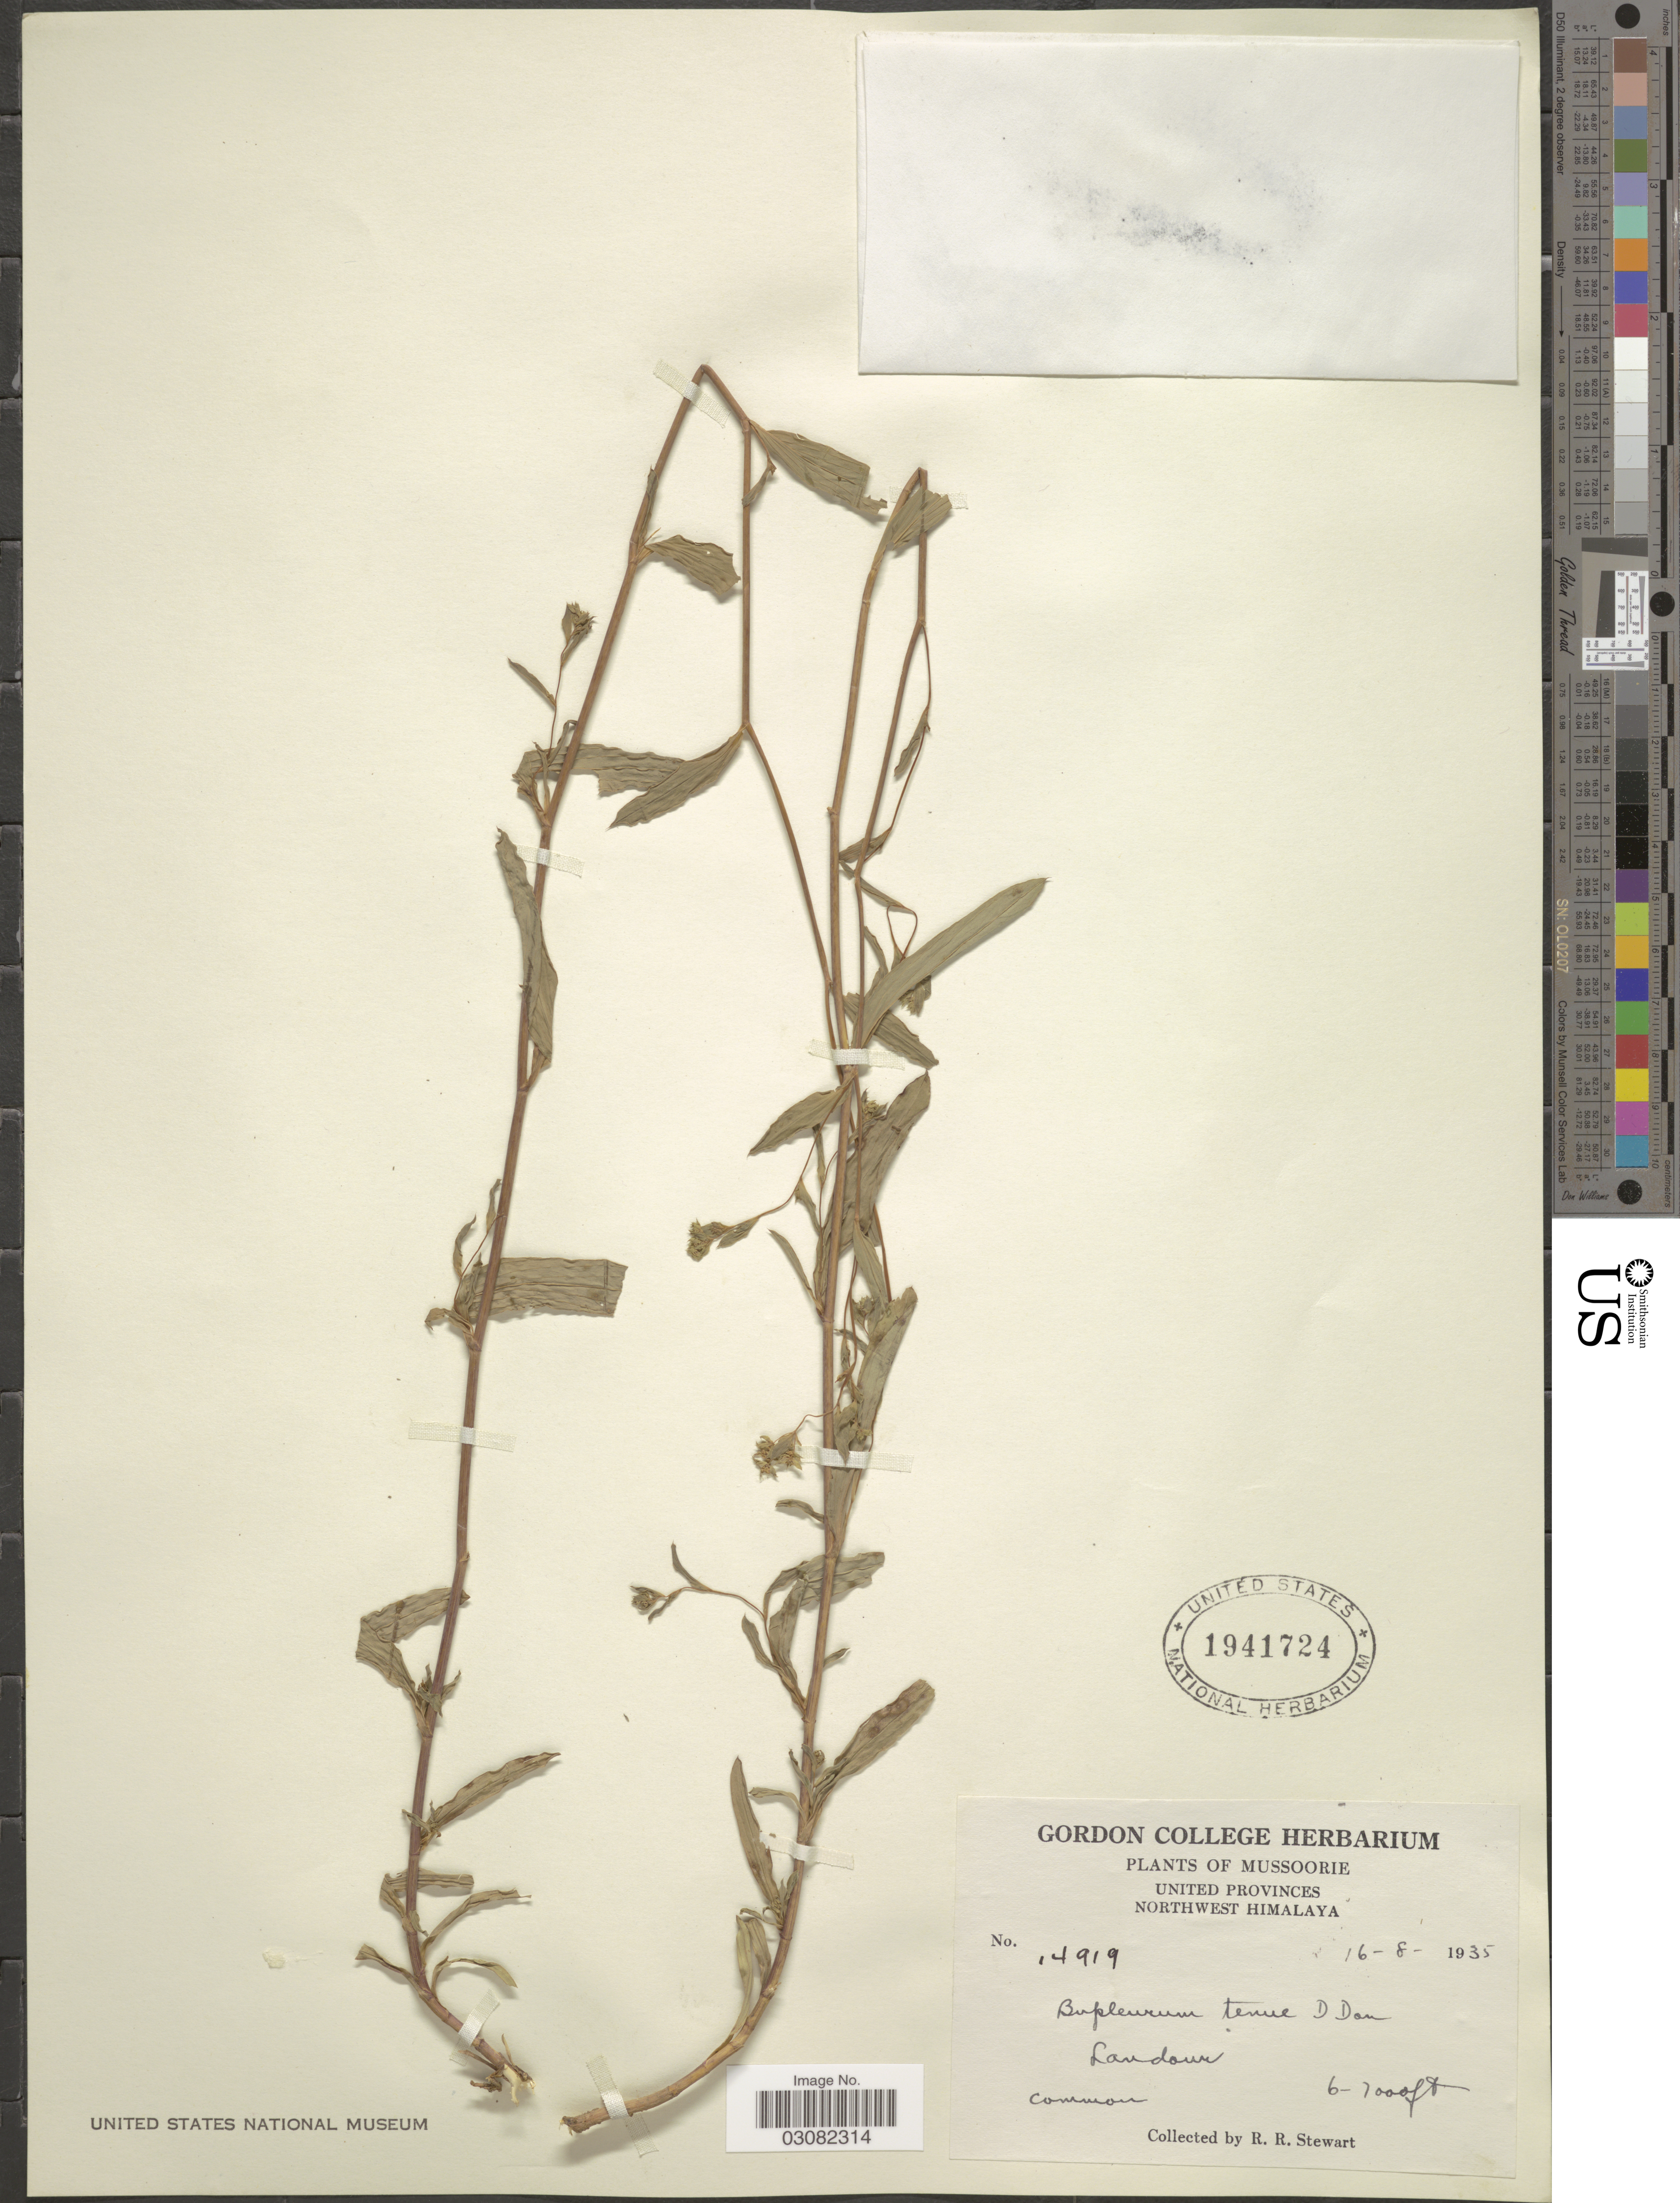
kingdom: Plantae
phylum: Tracheophyta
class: Magnoliopsida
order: Apiales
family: Apiaceae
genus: Bupleurum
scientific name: Bupleurum tenue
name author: Buch.-Ham. ex D. Don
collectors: R. Stewart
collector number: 141919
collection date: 1935-08-16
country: India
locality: Mussoorie. United Provinces, Northwest Himalaya. Landour.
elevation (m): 1829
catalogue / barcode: US 1941724